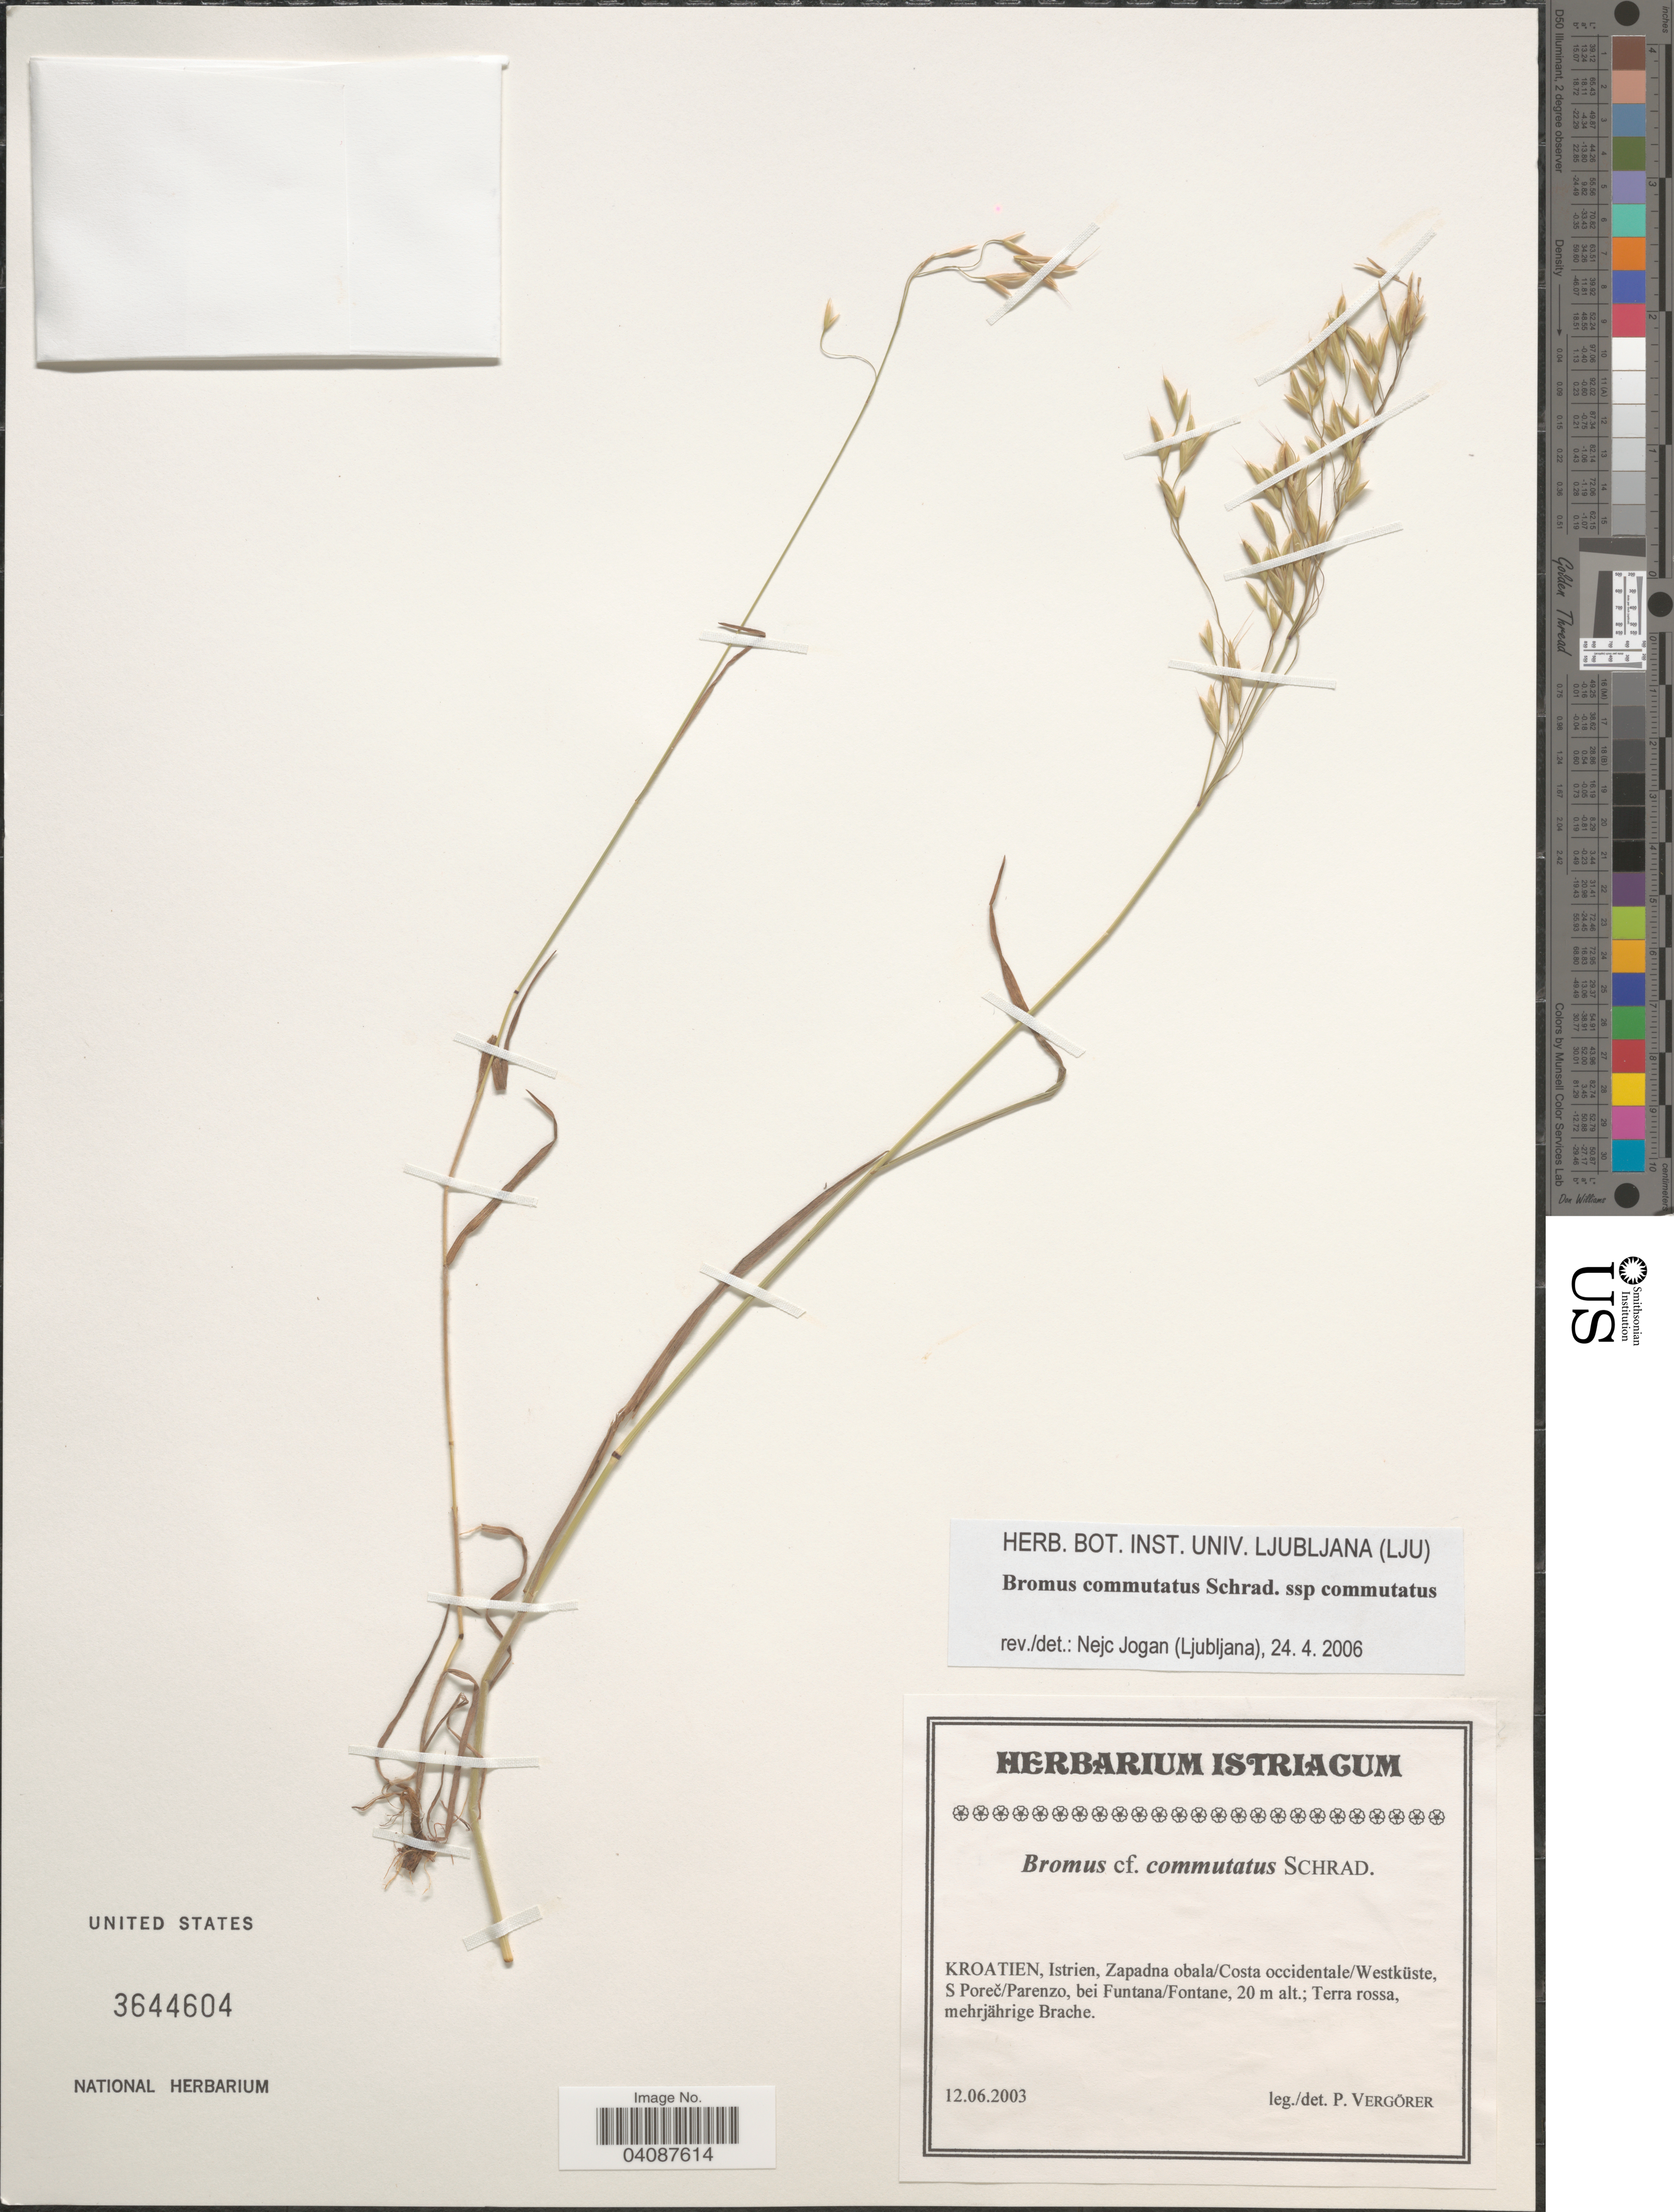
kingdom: Plantae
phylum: Tracheophyta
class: Liliopsida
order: Poales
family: Poaceae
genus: Bromus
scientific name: Bromus commutatus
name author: Schrad.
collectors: P. Vergörer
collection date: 2003-06-12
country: Croatia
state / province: Istria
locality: Kroatien, Istrien, Zapadna obala/ Costa occidentale/ Westküste, S Poreč/ Parenzo, bei Funtana/Fontane.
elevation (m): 20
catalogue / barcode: US 3644604